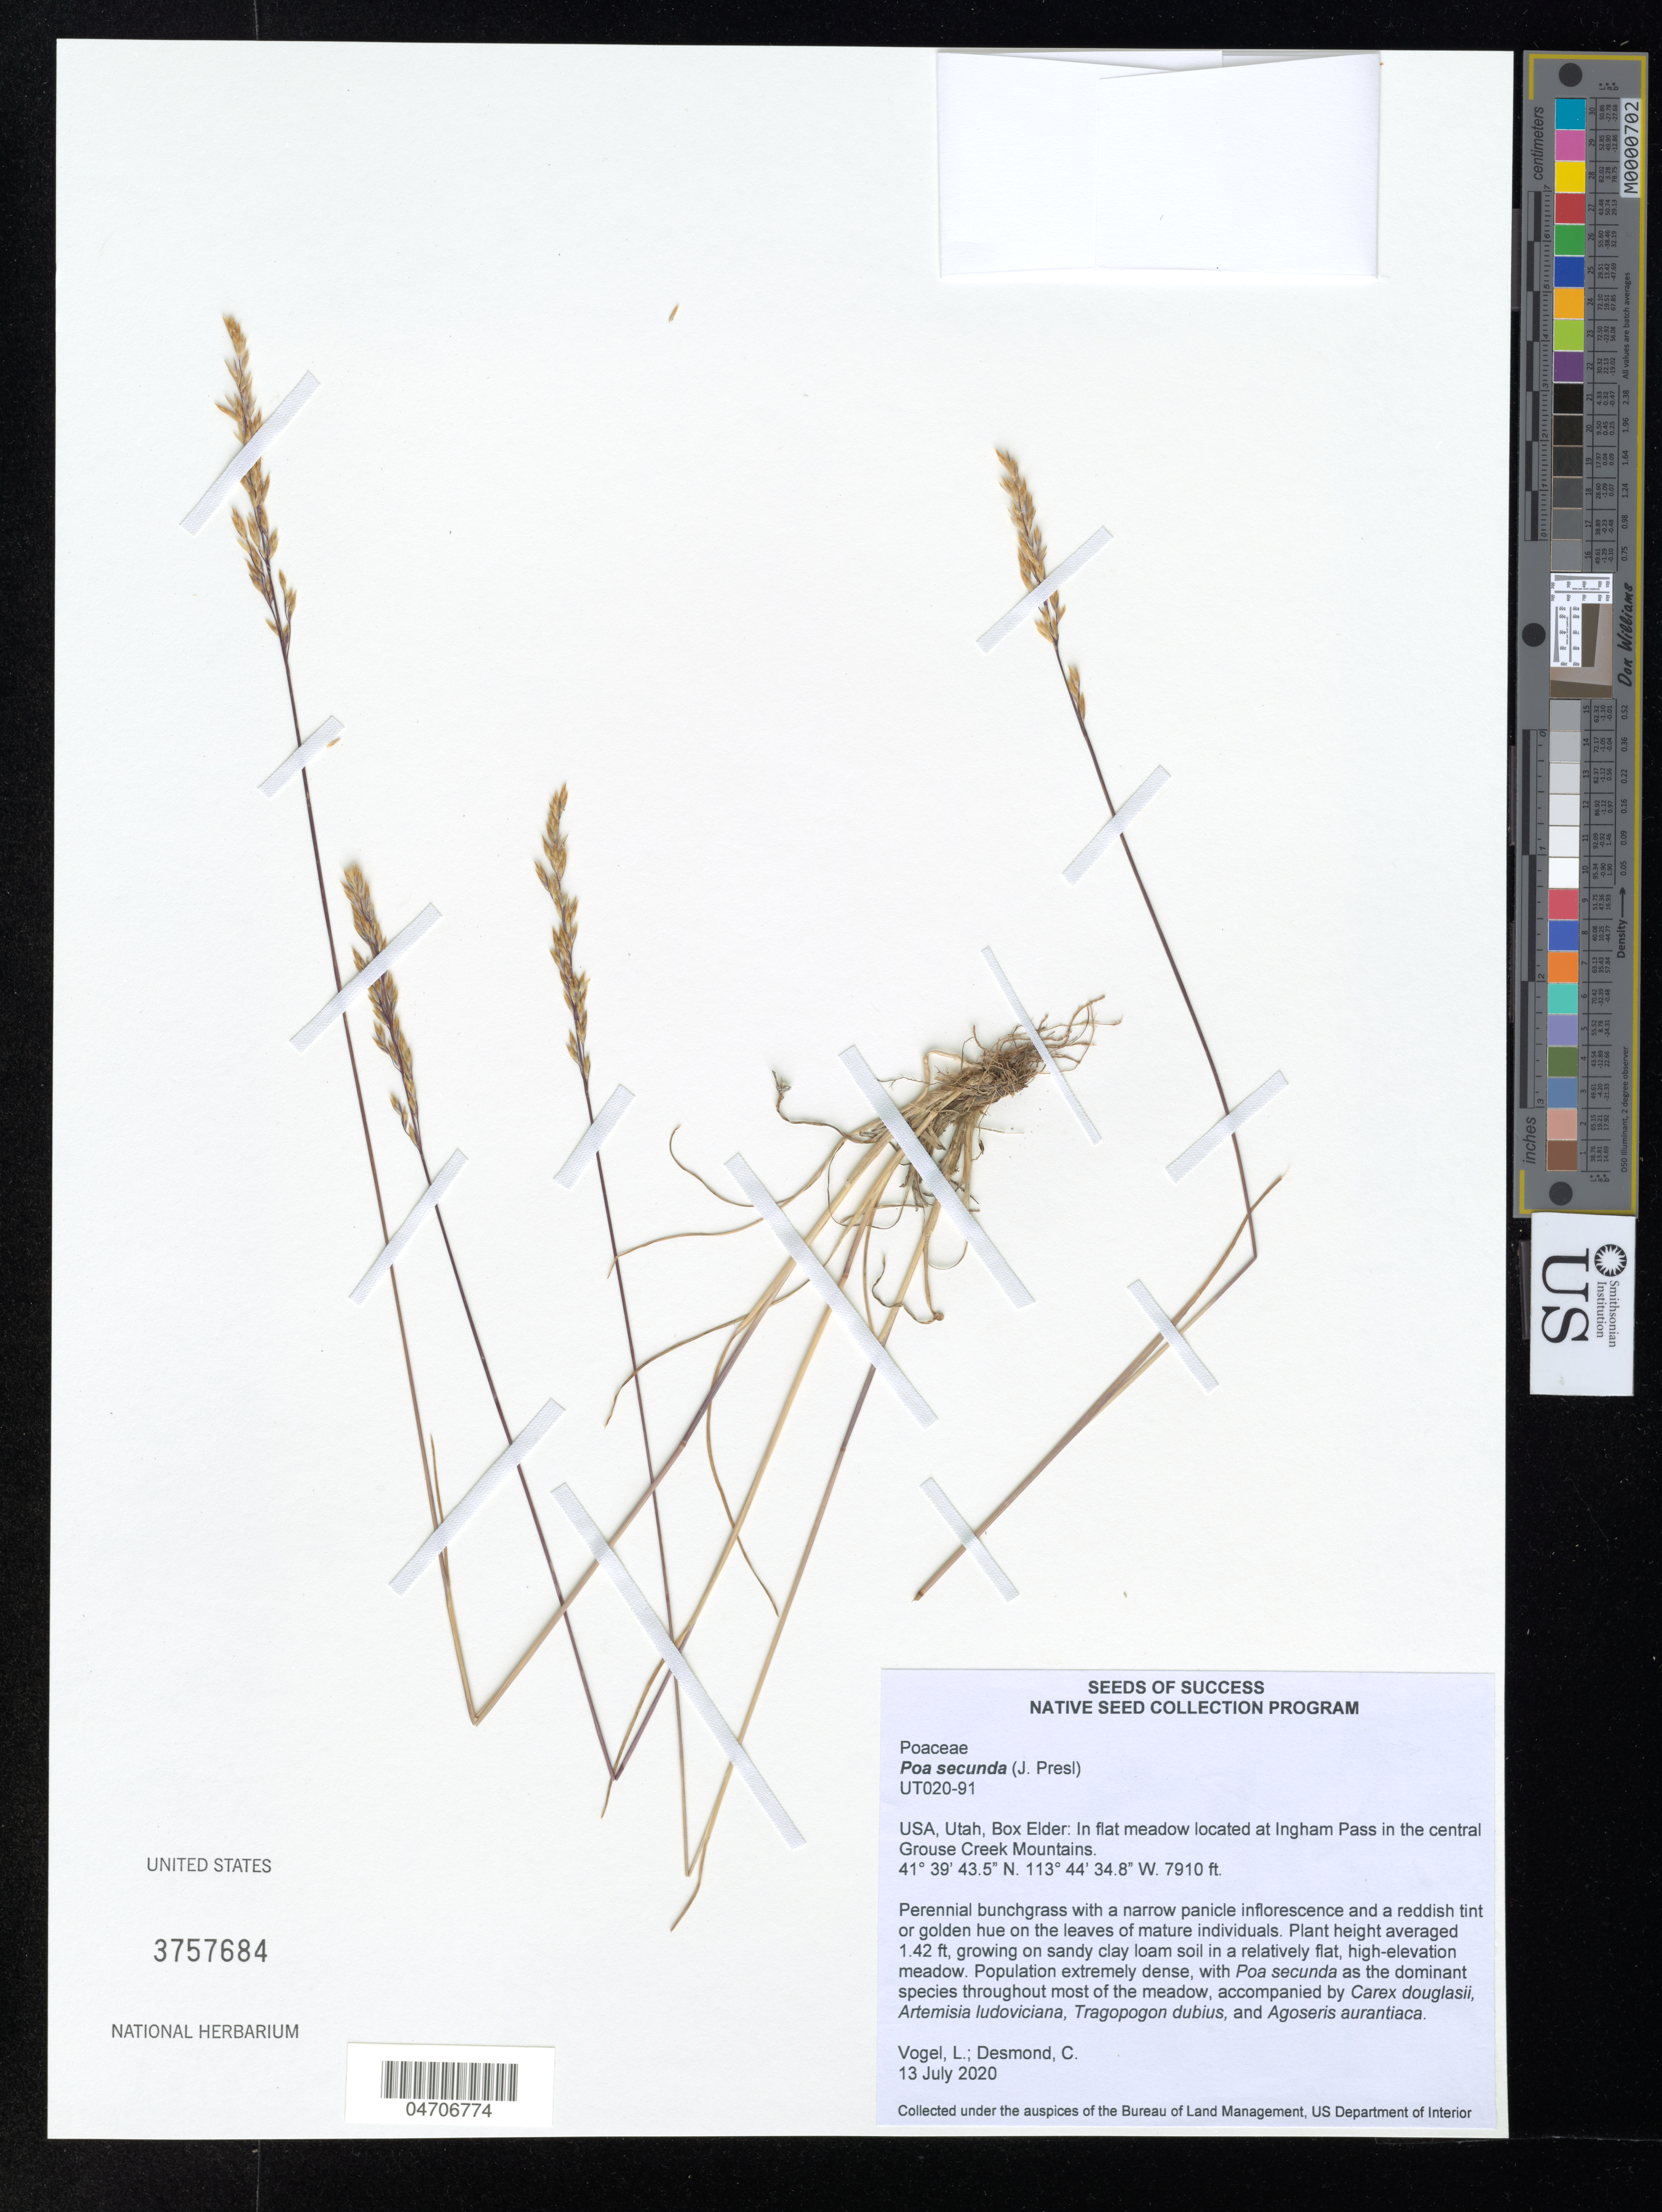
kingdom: Plantae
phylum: Tracheophyta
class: Liliopsida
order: Poales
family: Poaceae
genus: Poa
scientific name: Poa secunda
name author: J. Presl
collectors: L. H. Vogel & C. Desmond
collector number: UT020-91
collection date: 2020-07-13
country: United States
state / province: Utah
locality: Box Elder: In flat meadow located at Ingham Pass in the central Grouse Creek Mountains.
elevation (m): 2411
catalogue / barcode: US 3757684